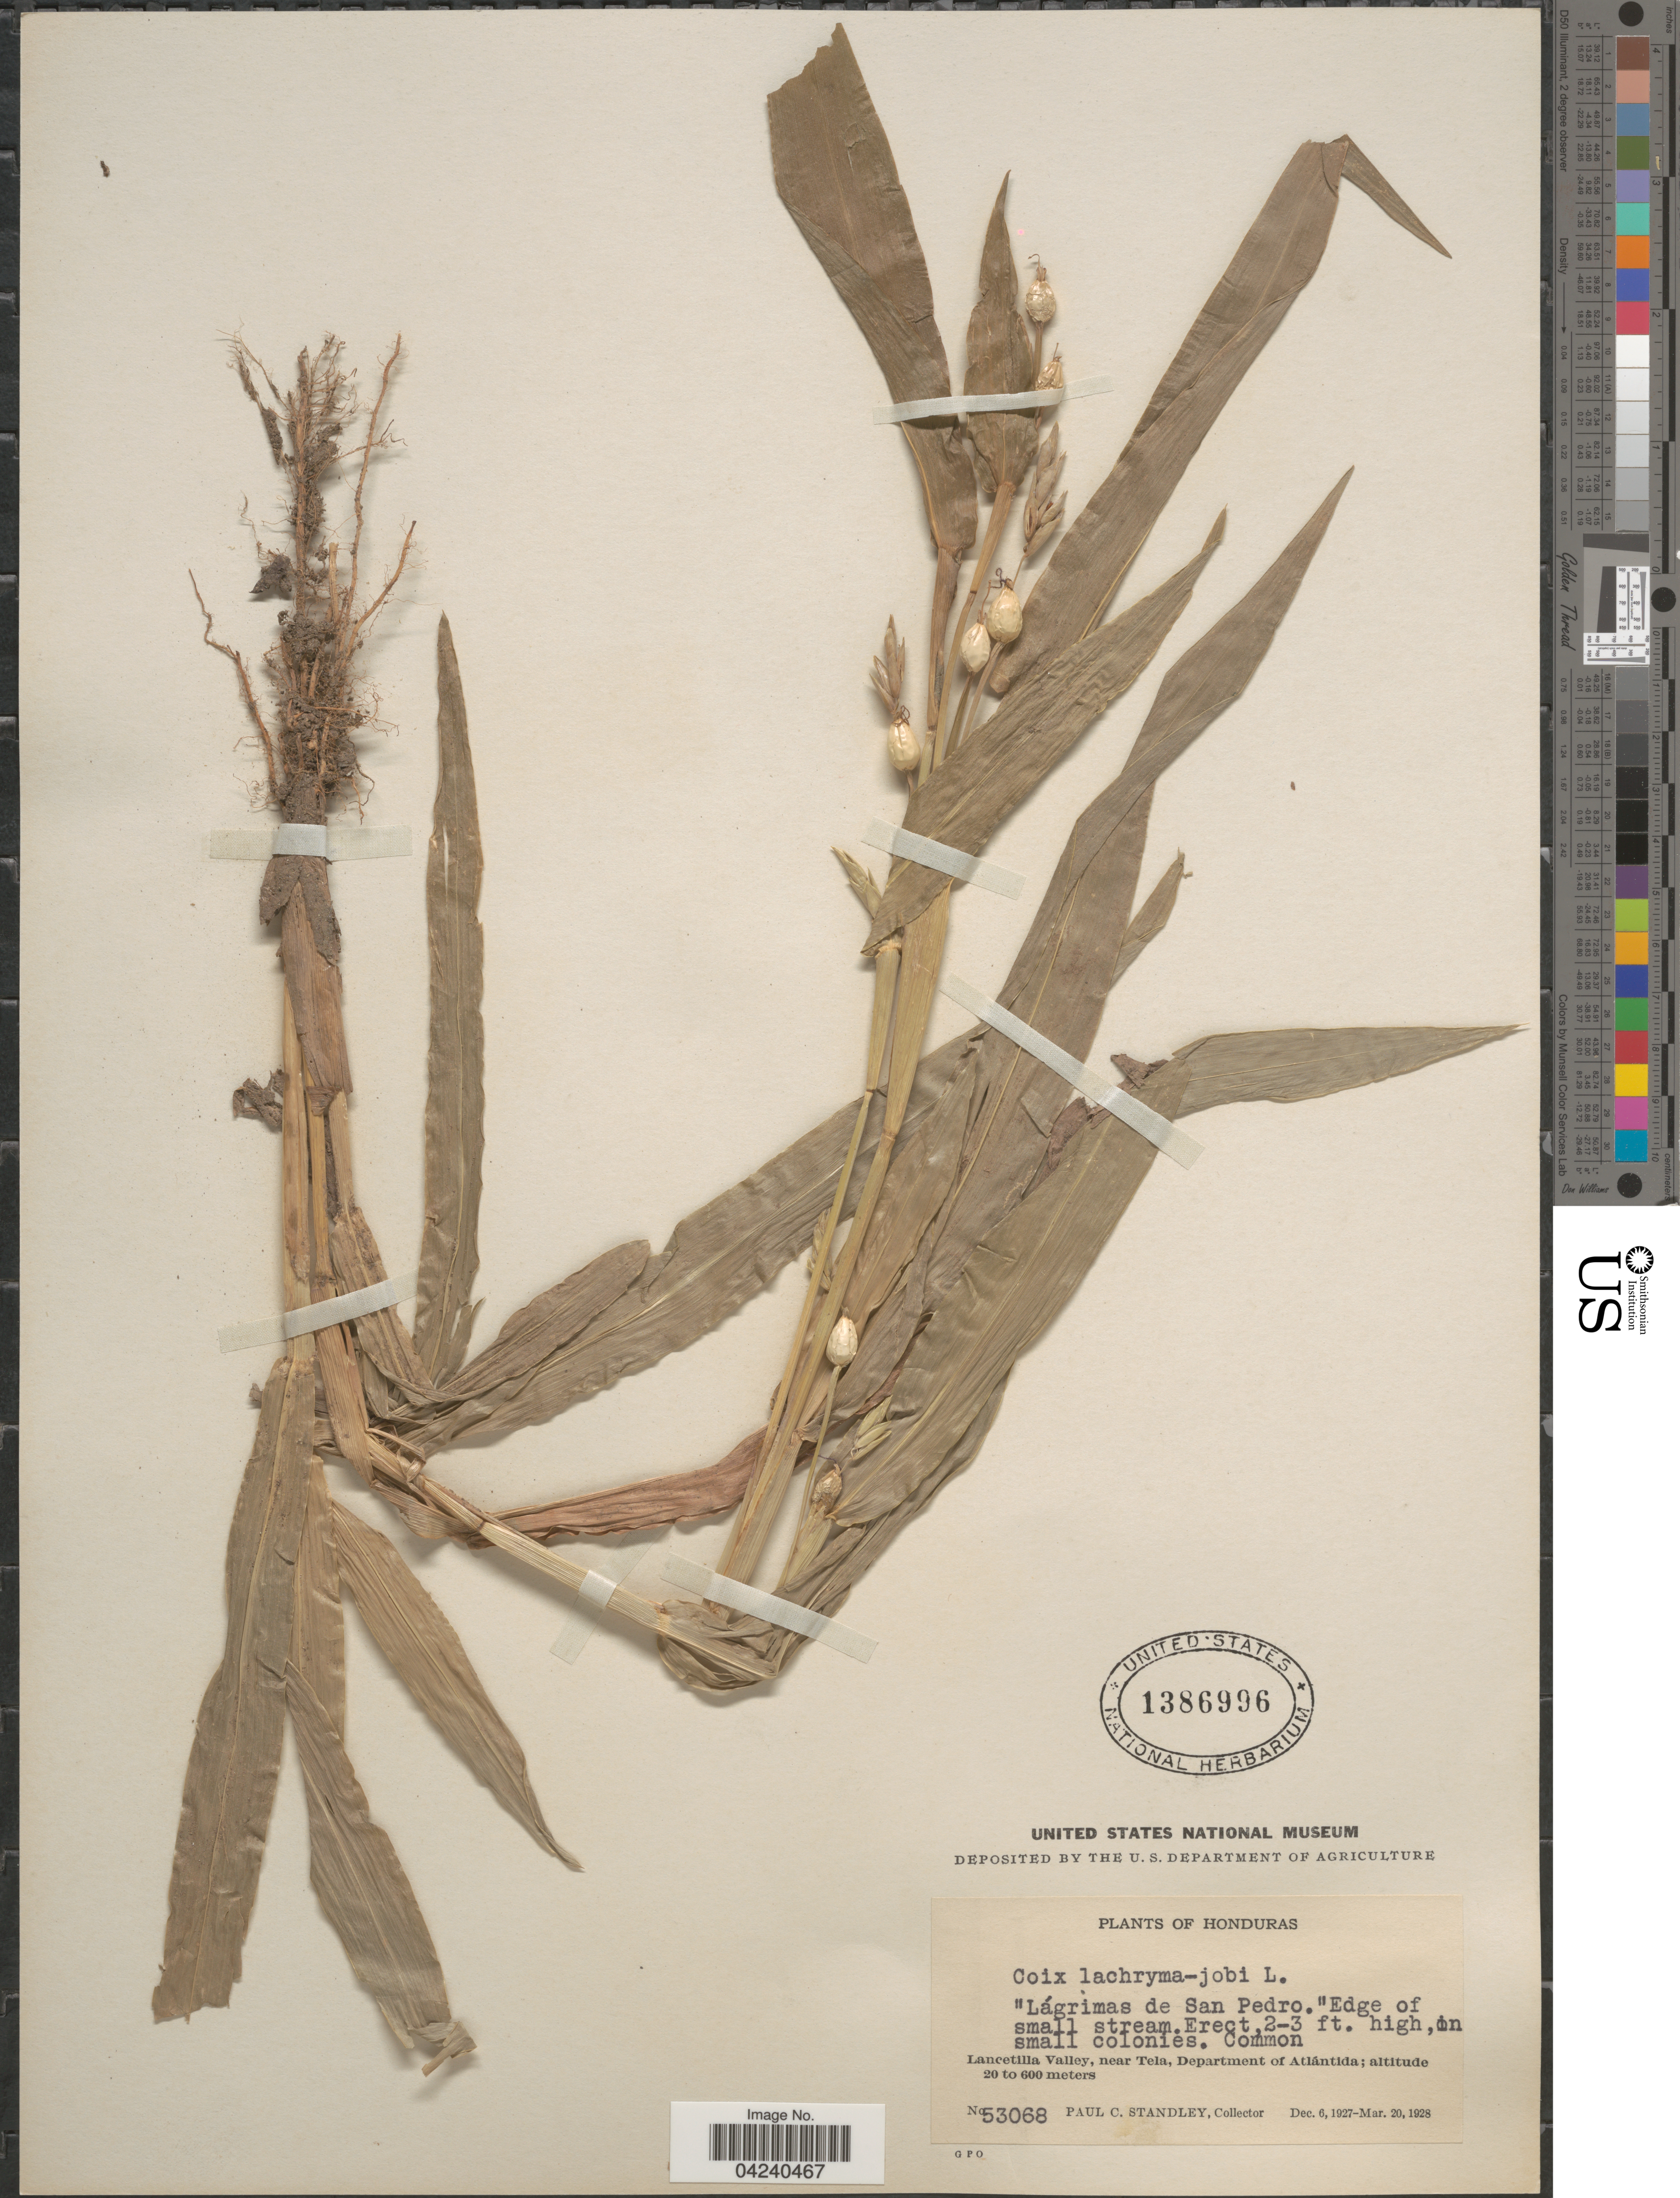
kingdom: Plantae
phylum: Tracheophyta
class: Liliopsida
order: Poales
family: Poaceae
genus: Coix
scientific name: Coix lacryma-jobi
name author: L.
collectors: P. C. Standley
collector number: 53068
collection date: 1927-12-06/1928-03-20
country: Honduras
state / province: Atlantida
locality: Lancetilla Valley, near Tela, Department of Atlántida.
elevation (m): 20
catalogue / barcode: US 1386996